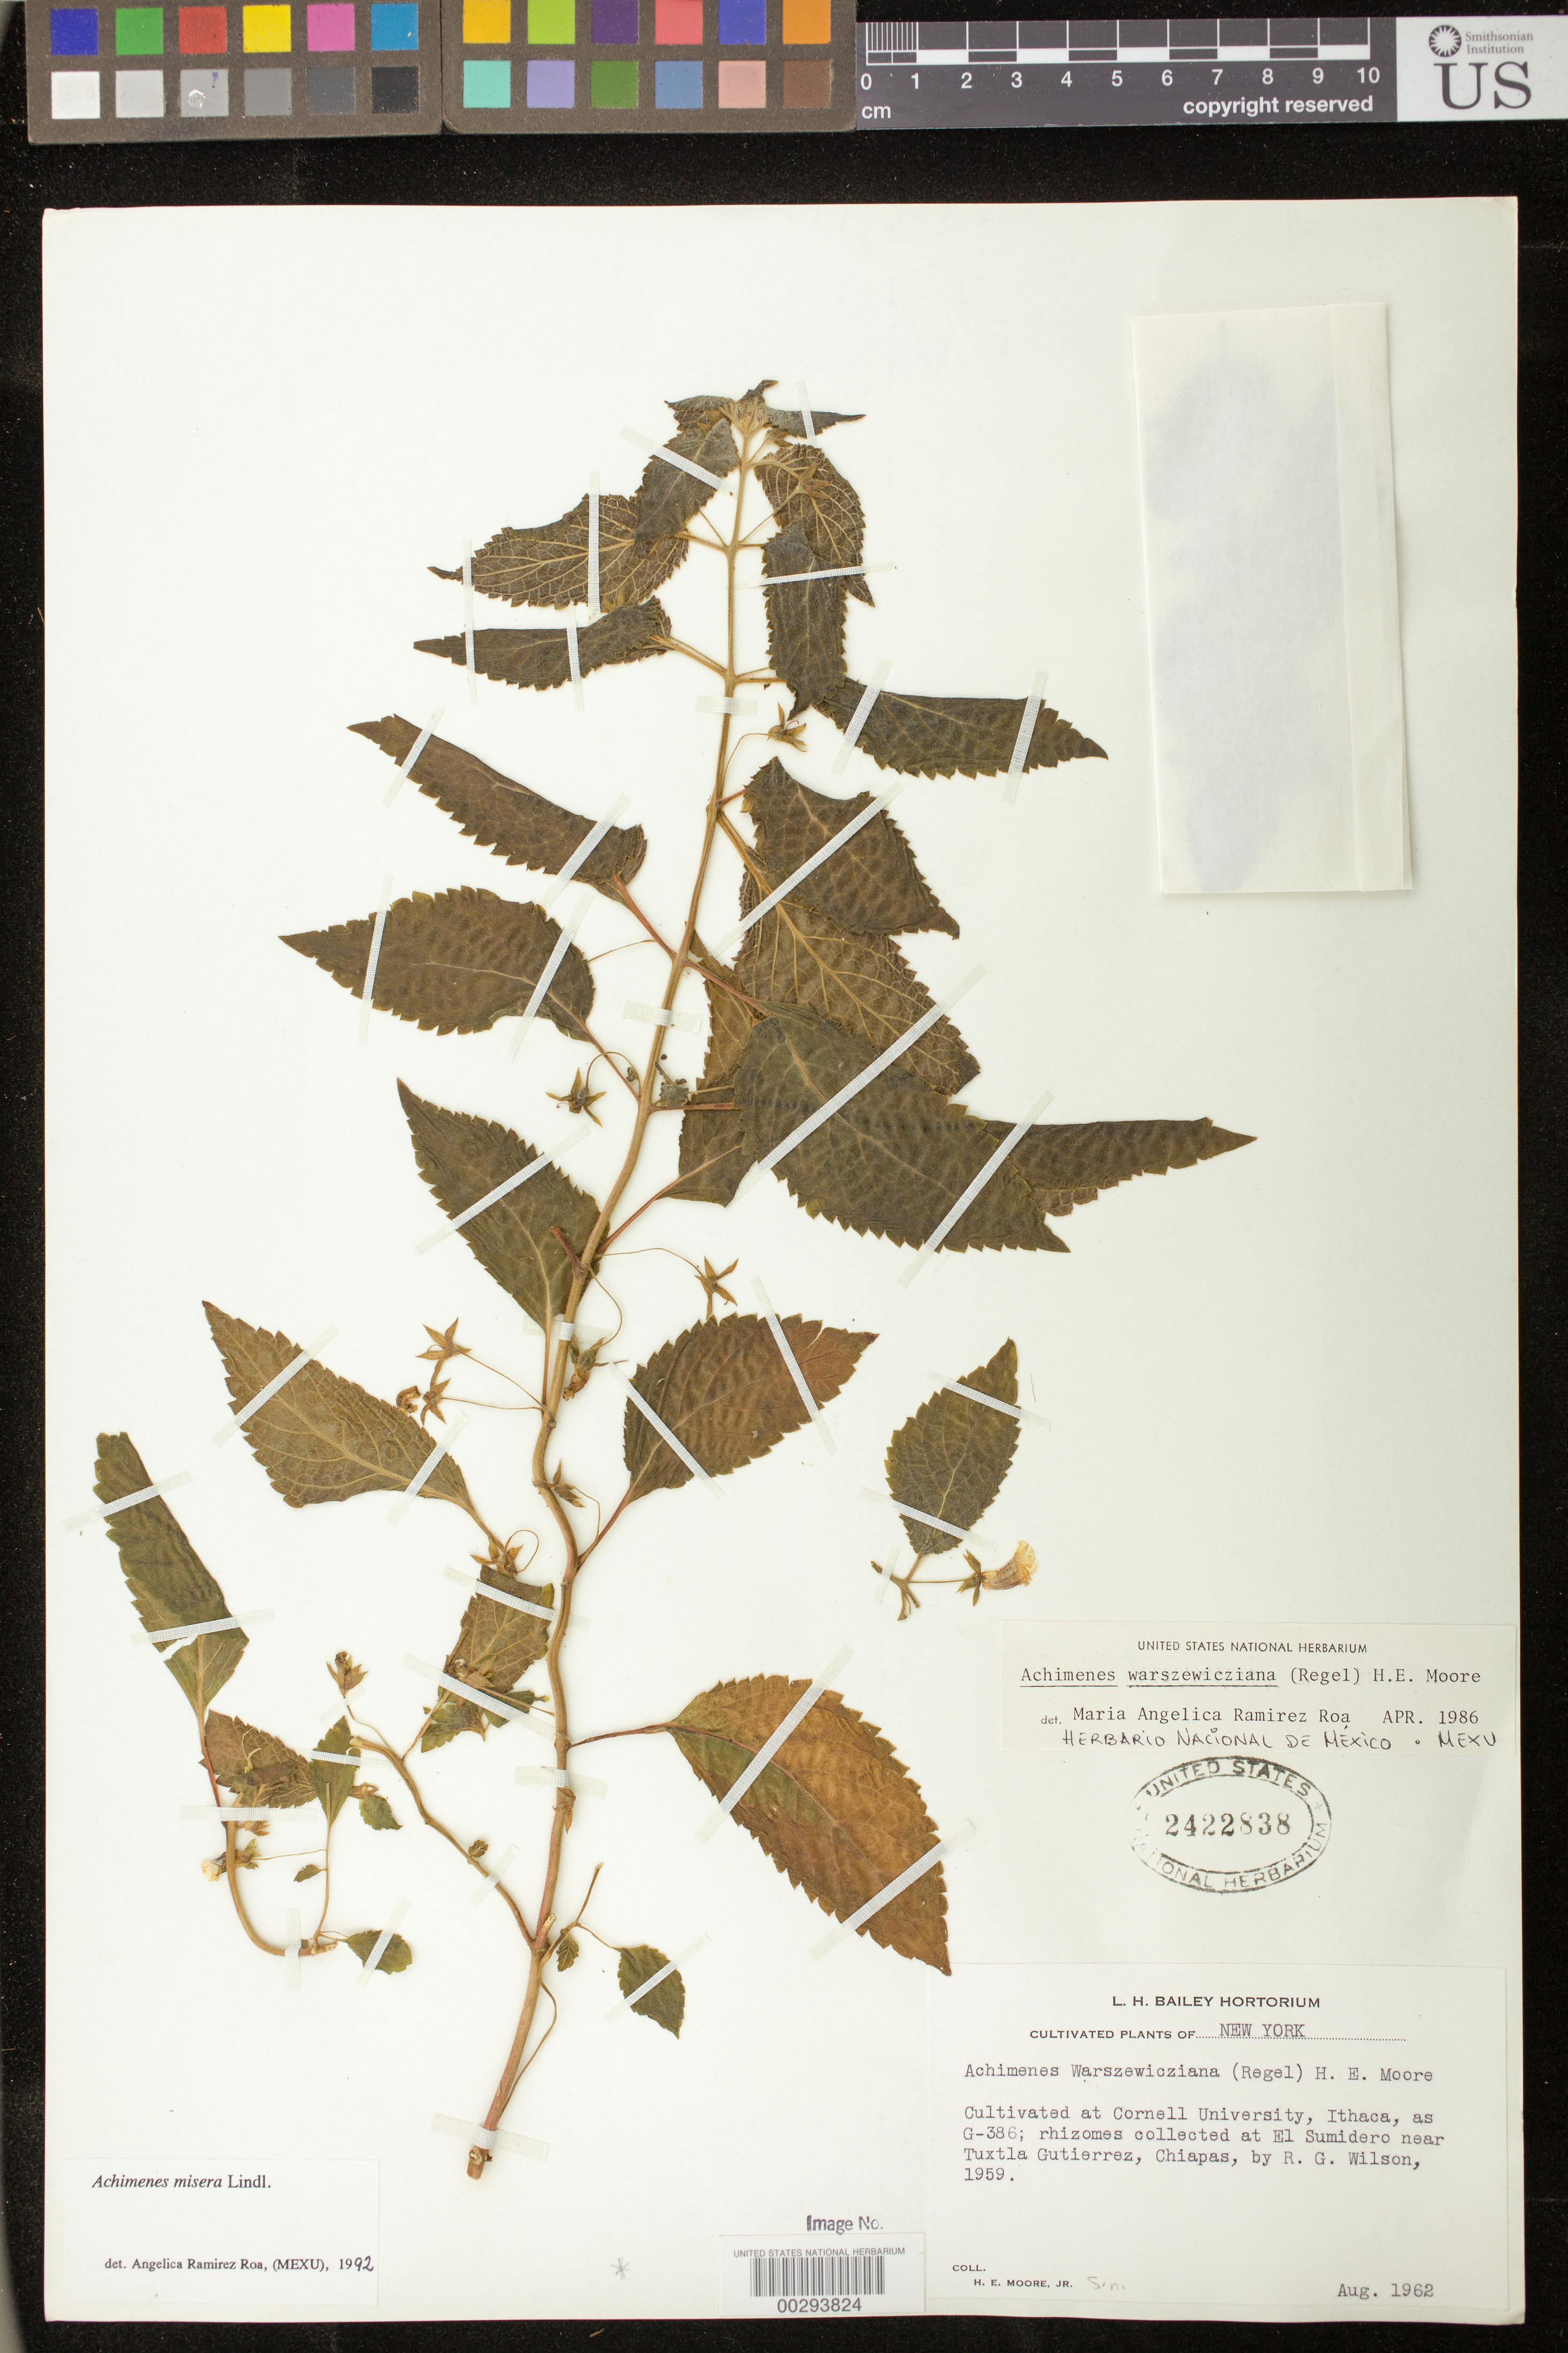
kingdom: Plantae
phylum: Tracheophyta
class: Magnoliopsida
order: Lamiales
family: Gesneriaceae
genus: Achimenes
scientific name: Achimenes misera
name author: Lindl.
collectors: H. E. Moore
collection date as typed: Aug 1962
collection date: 1962-08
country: Mexico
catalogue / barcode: US 2422838